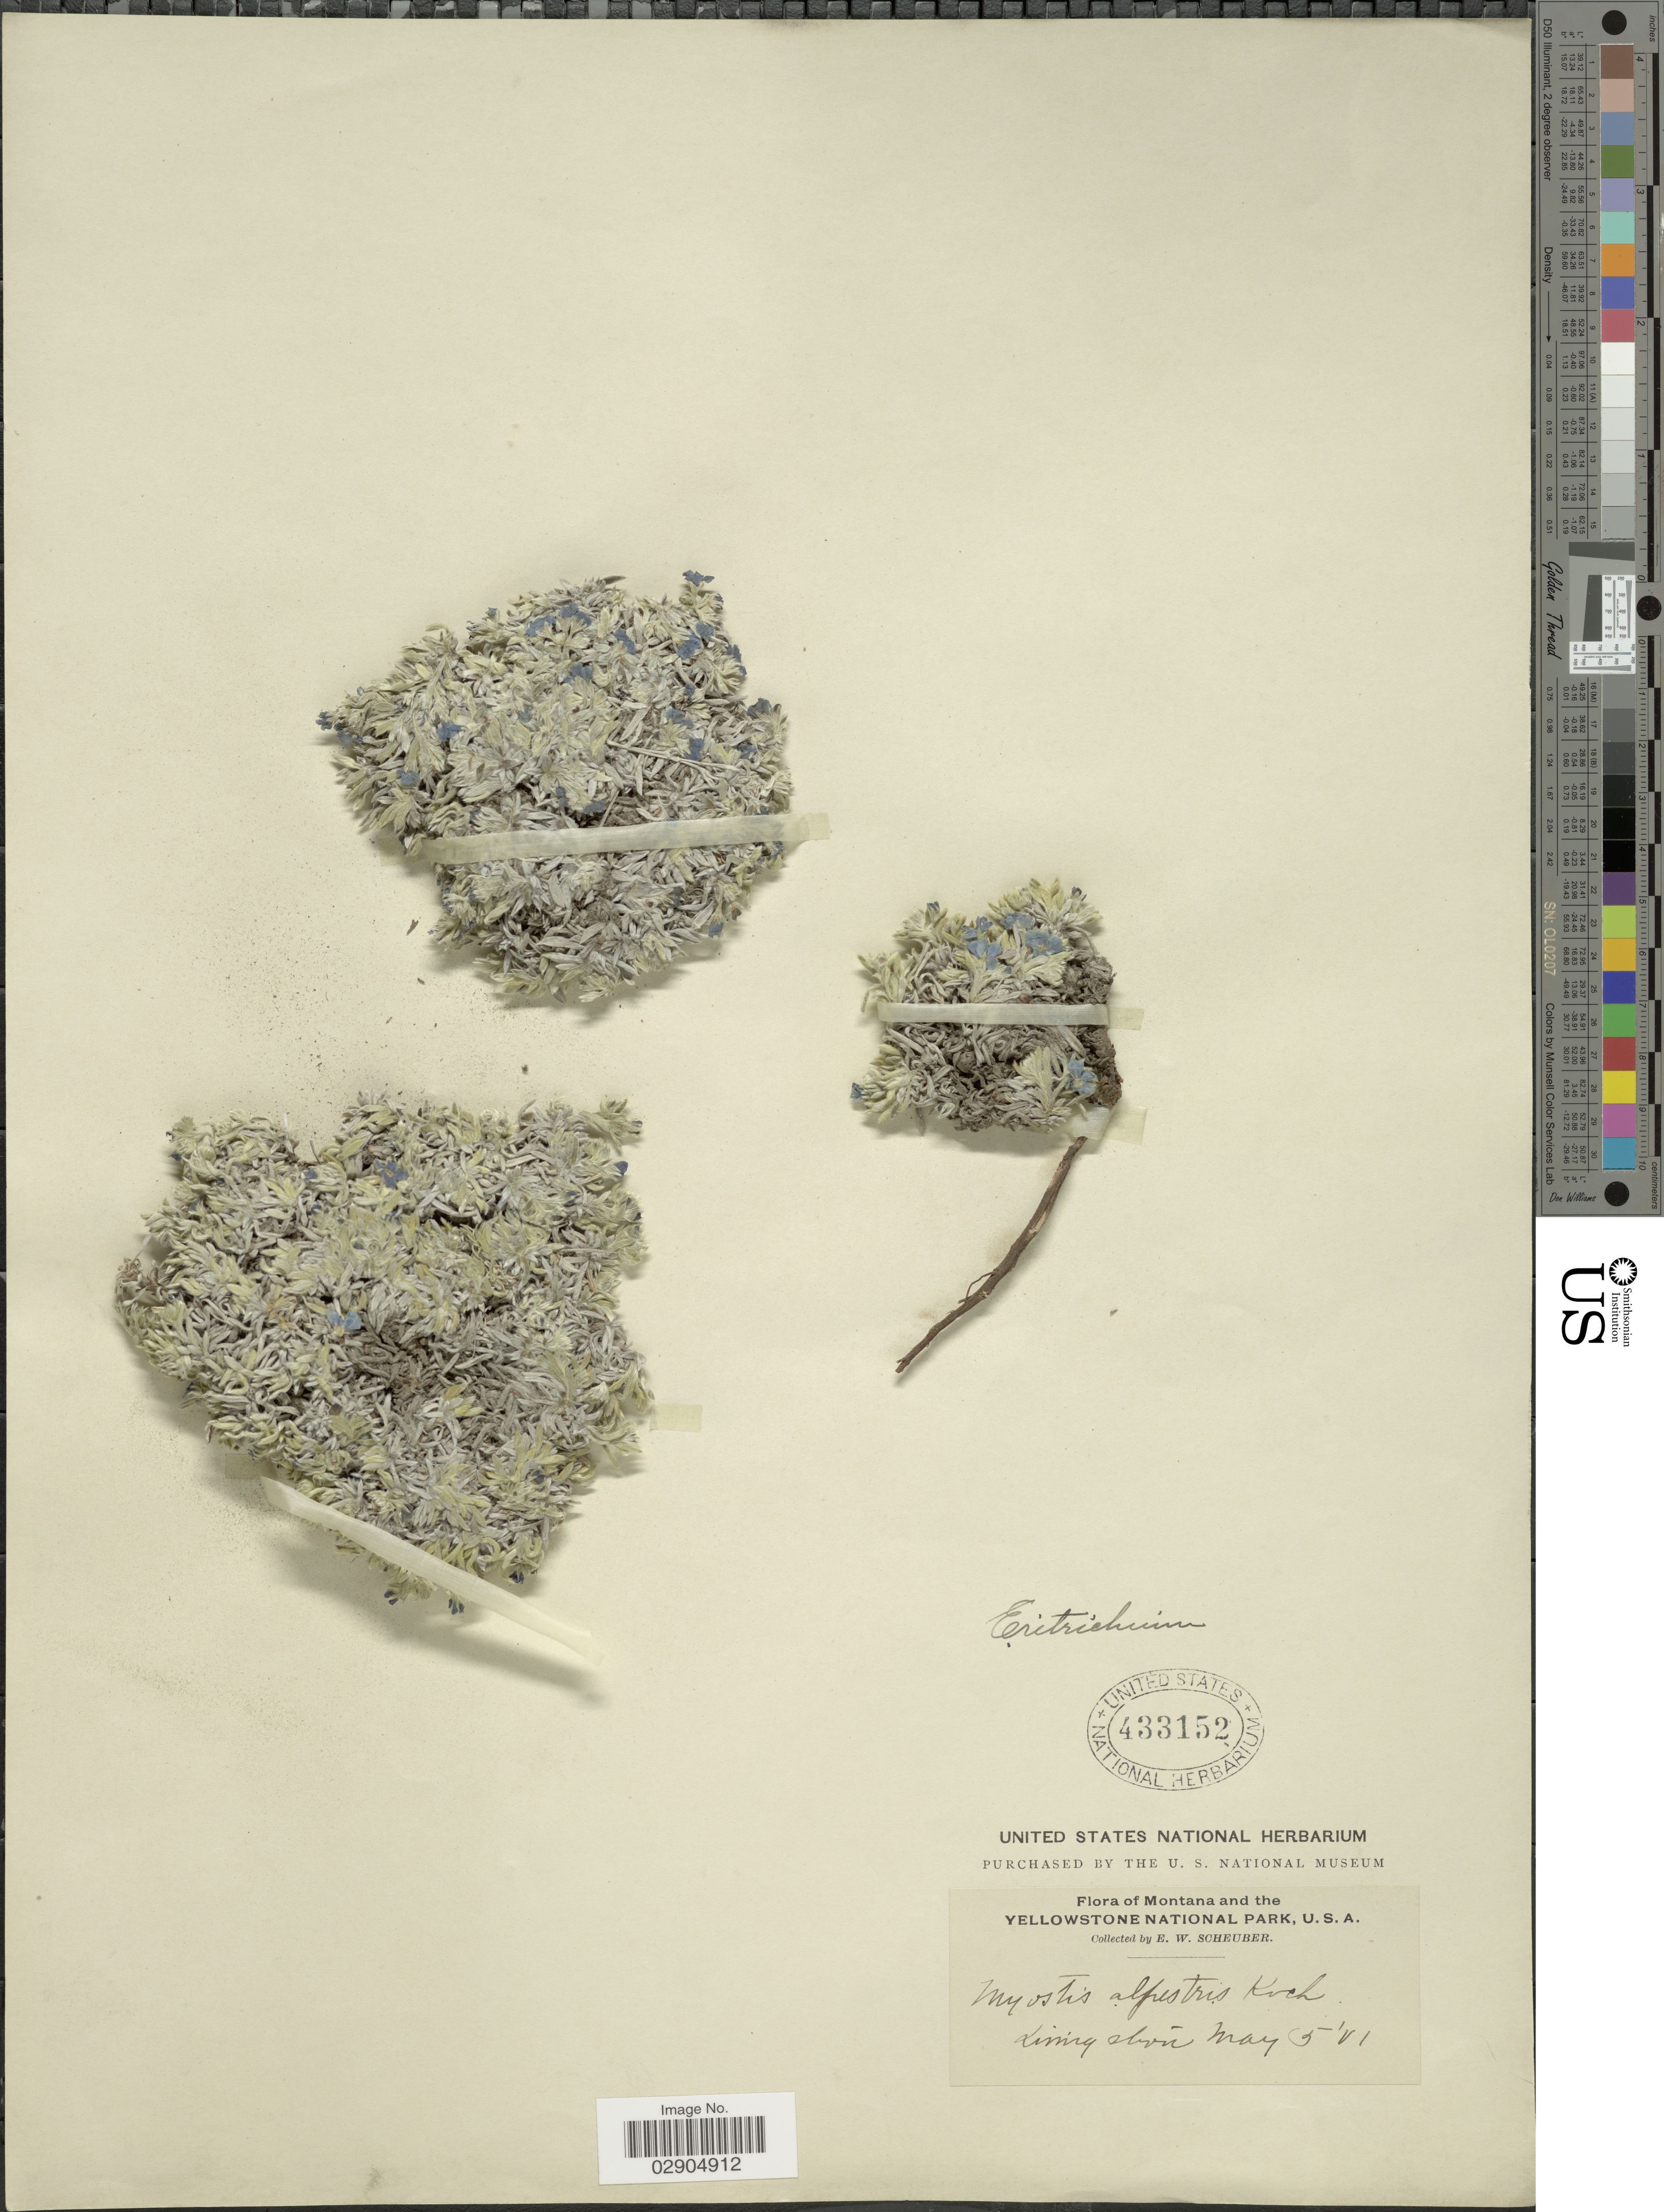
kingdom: Plantae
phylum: Tracheophyta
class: Magnoliopsida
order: Boraginales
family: Boraginaceae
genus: Eritrichium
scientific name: Eritrichium sp.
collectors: E. Scheuber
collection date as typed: Transcribed d/m/y: 5/5/5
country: United States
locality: Yellowstone National Park.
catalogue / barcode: US 433152